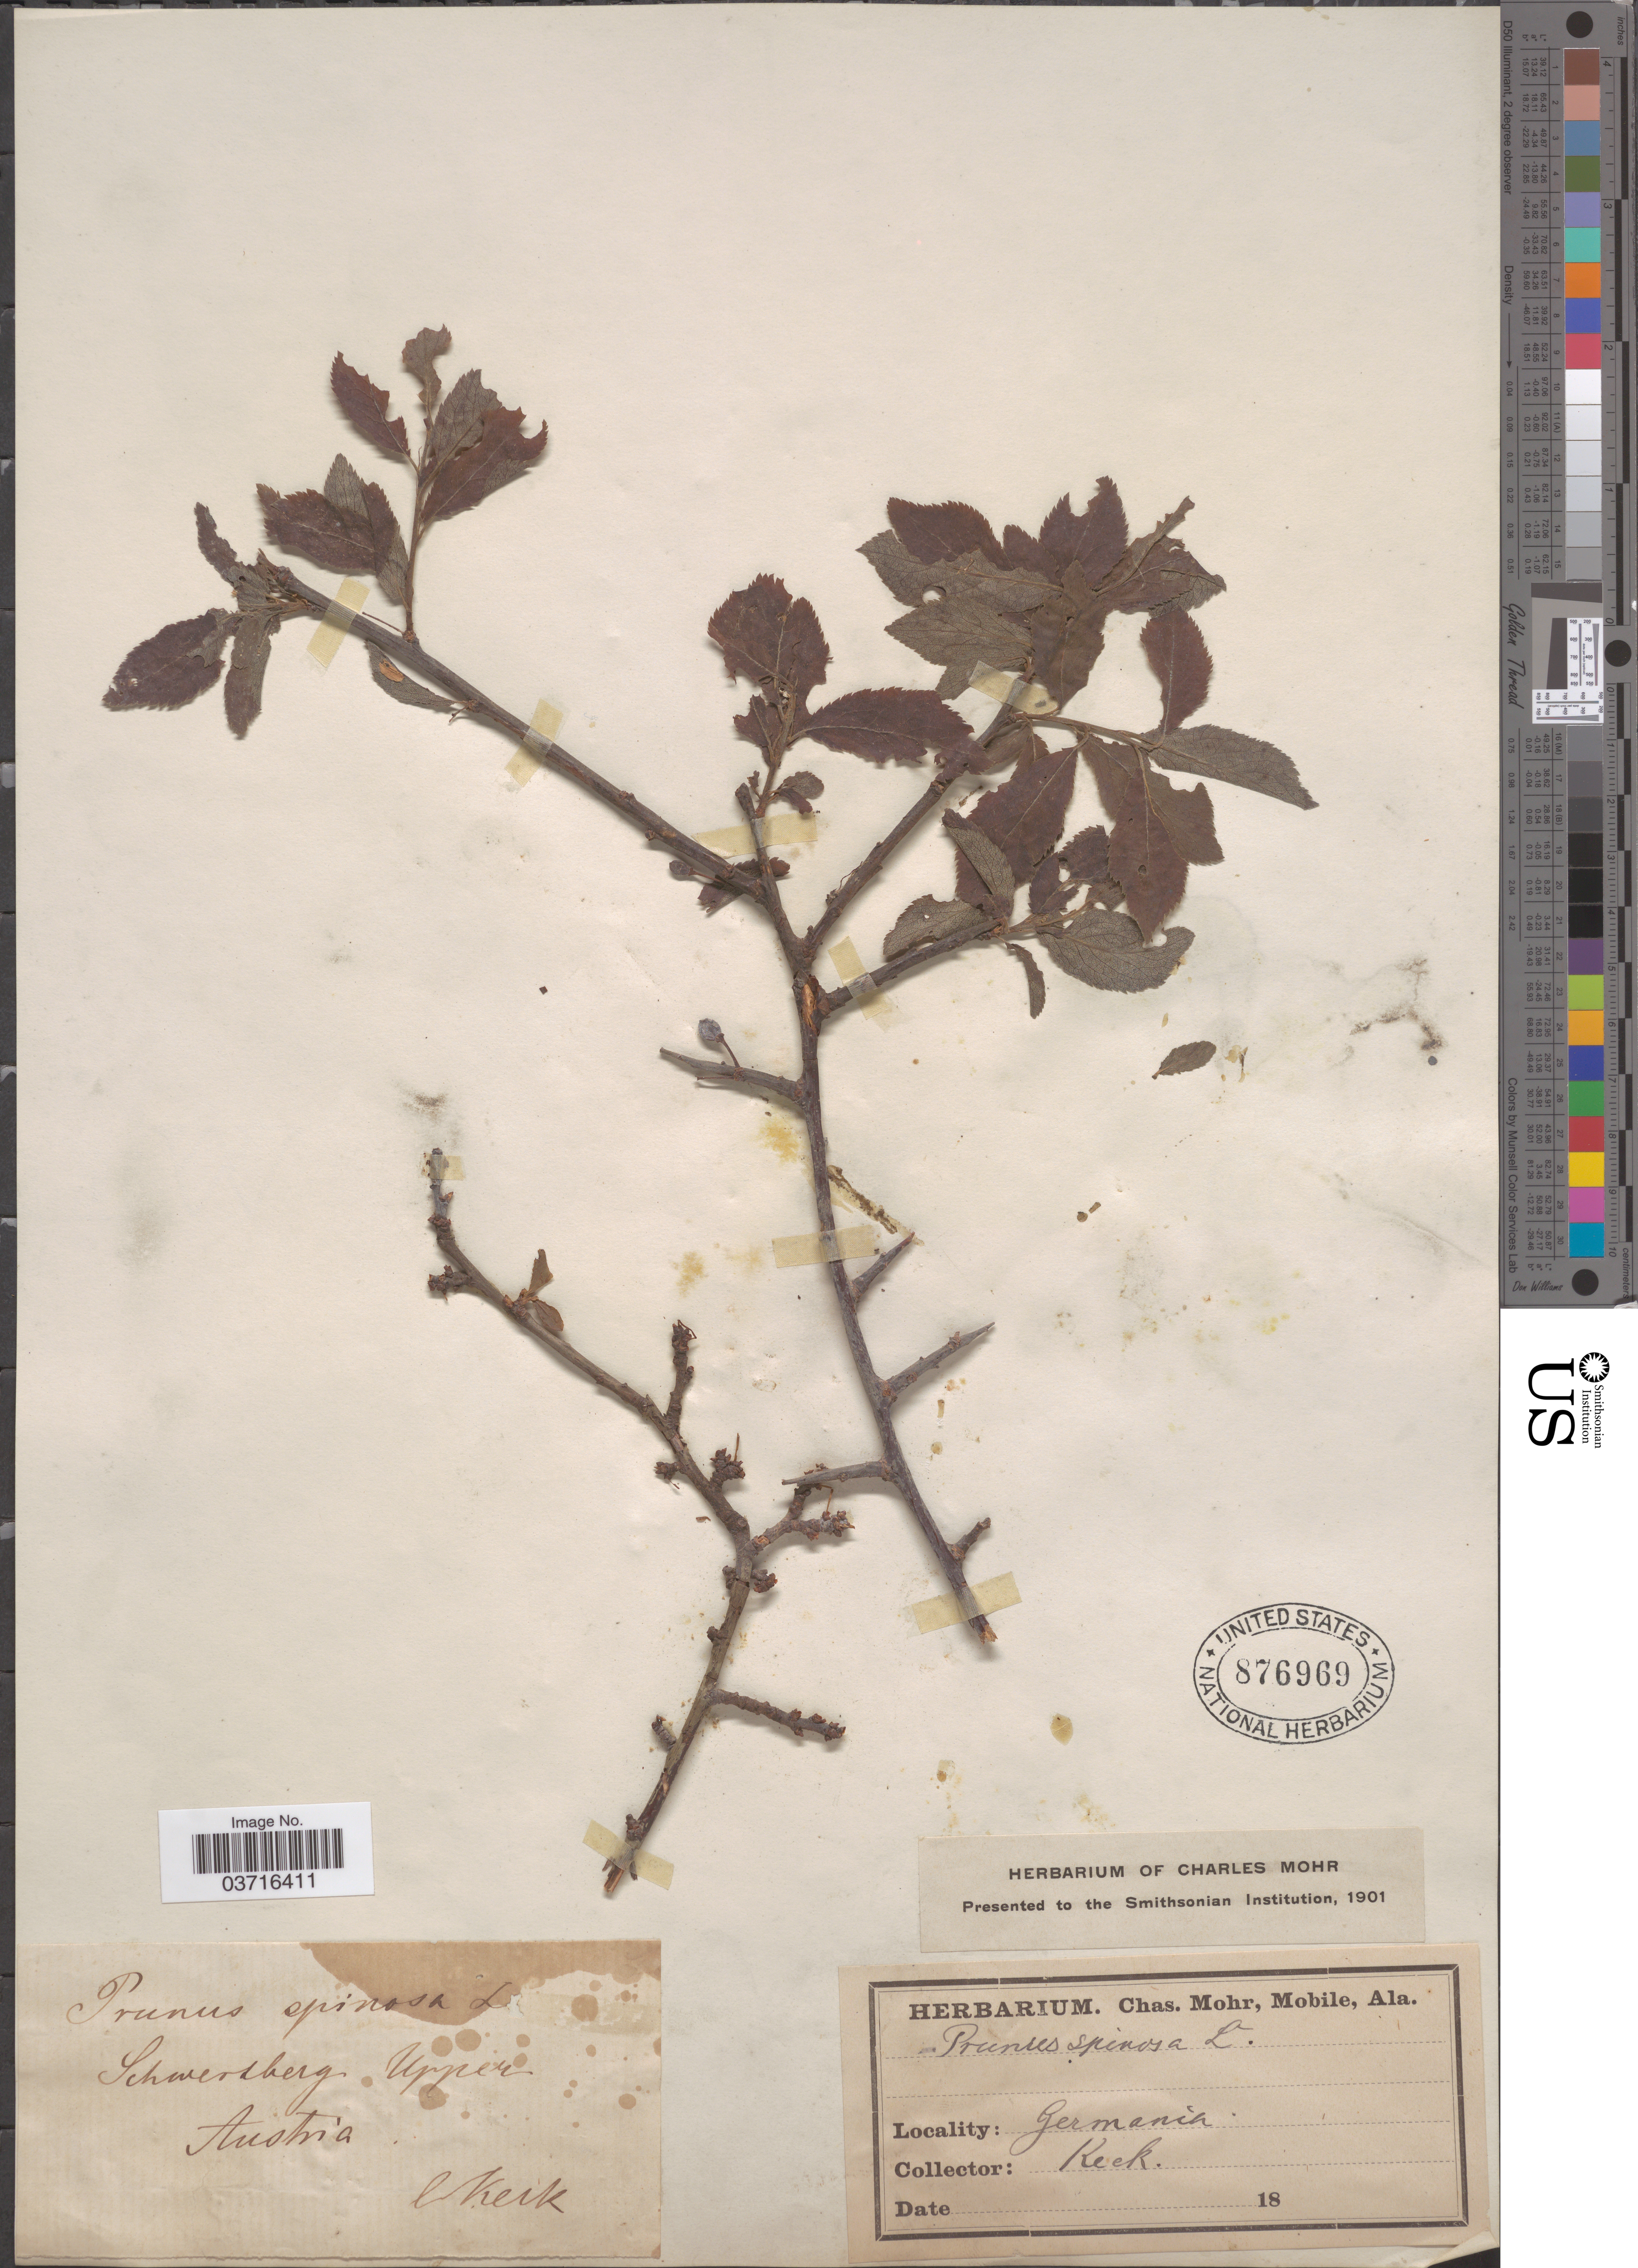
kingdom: Plantae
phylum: Tracheophyta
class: Magnoliopsida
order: Rosales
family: Rosaceae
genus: Prunus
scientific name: Prunus spinosa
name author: L.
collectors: -- Keck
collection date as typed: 18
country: Austria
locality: Schwertberg Upper Austria. Germania.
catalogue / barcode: US 876969